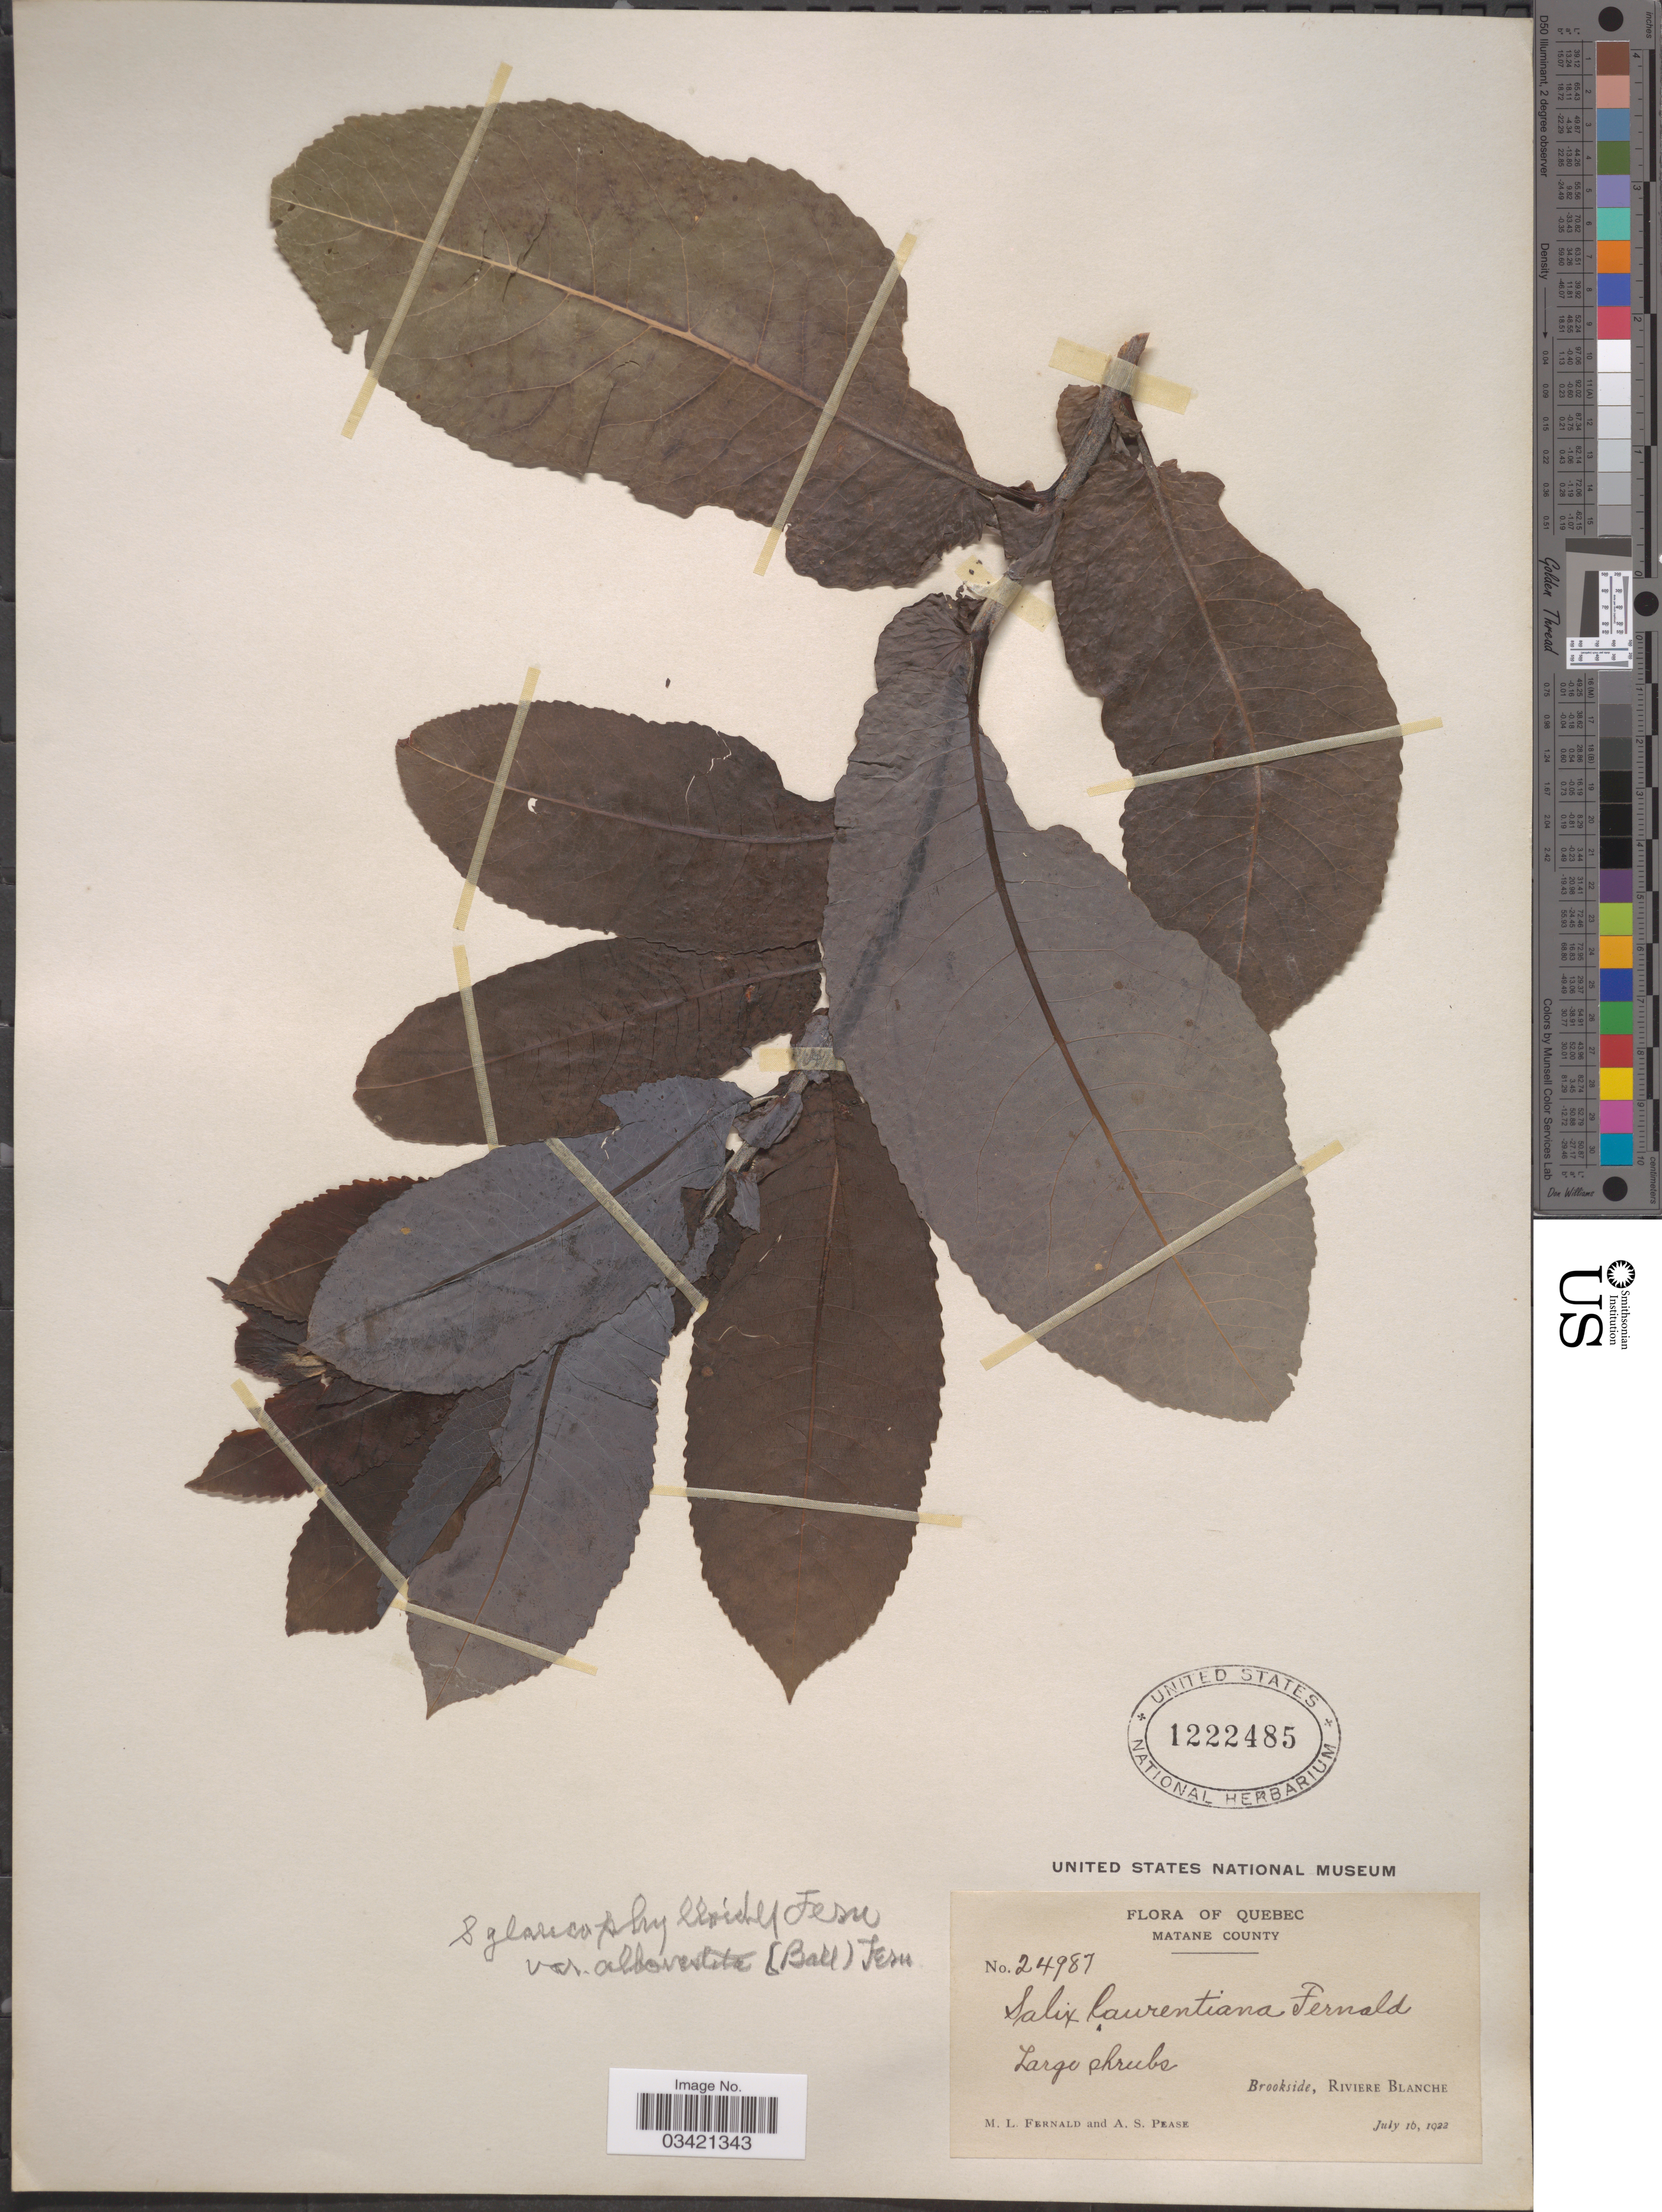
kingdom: Plantae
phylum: Tracheophyta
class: Magnoliopsida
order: Malpighiales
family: Salicaceae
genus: Salix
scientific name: Salix glaucophylloides var. albovestita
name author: (C.R. Ball) Fernald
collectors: M. L. Fernald & A. S. Pease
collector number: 24987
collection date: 1922-07-16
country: Canada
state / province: Quebec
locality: Matane County. Brookside, Riviere Blanche.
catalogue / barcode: US 1222485